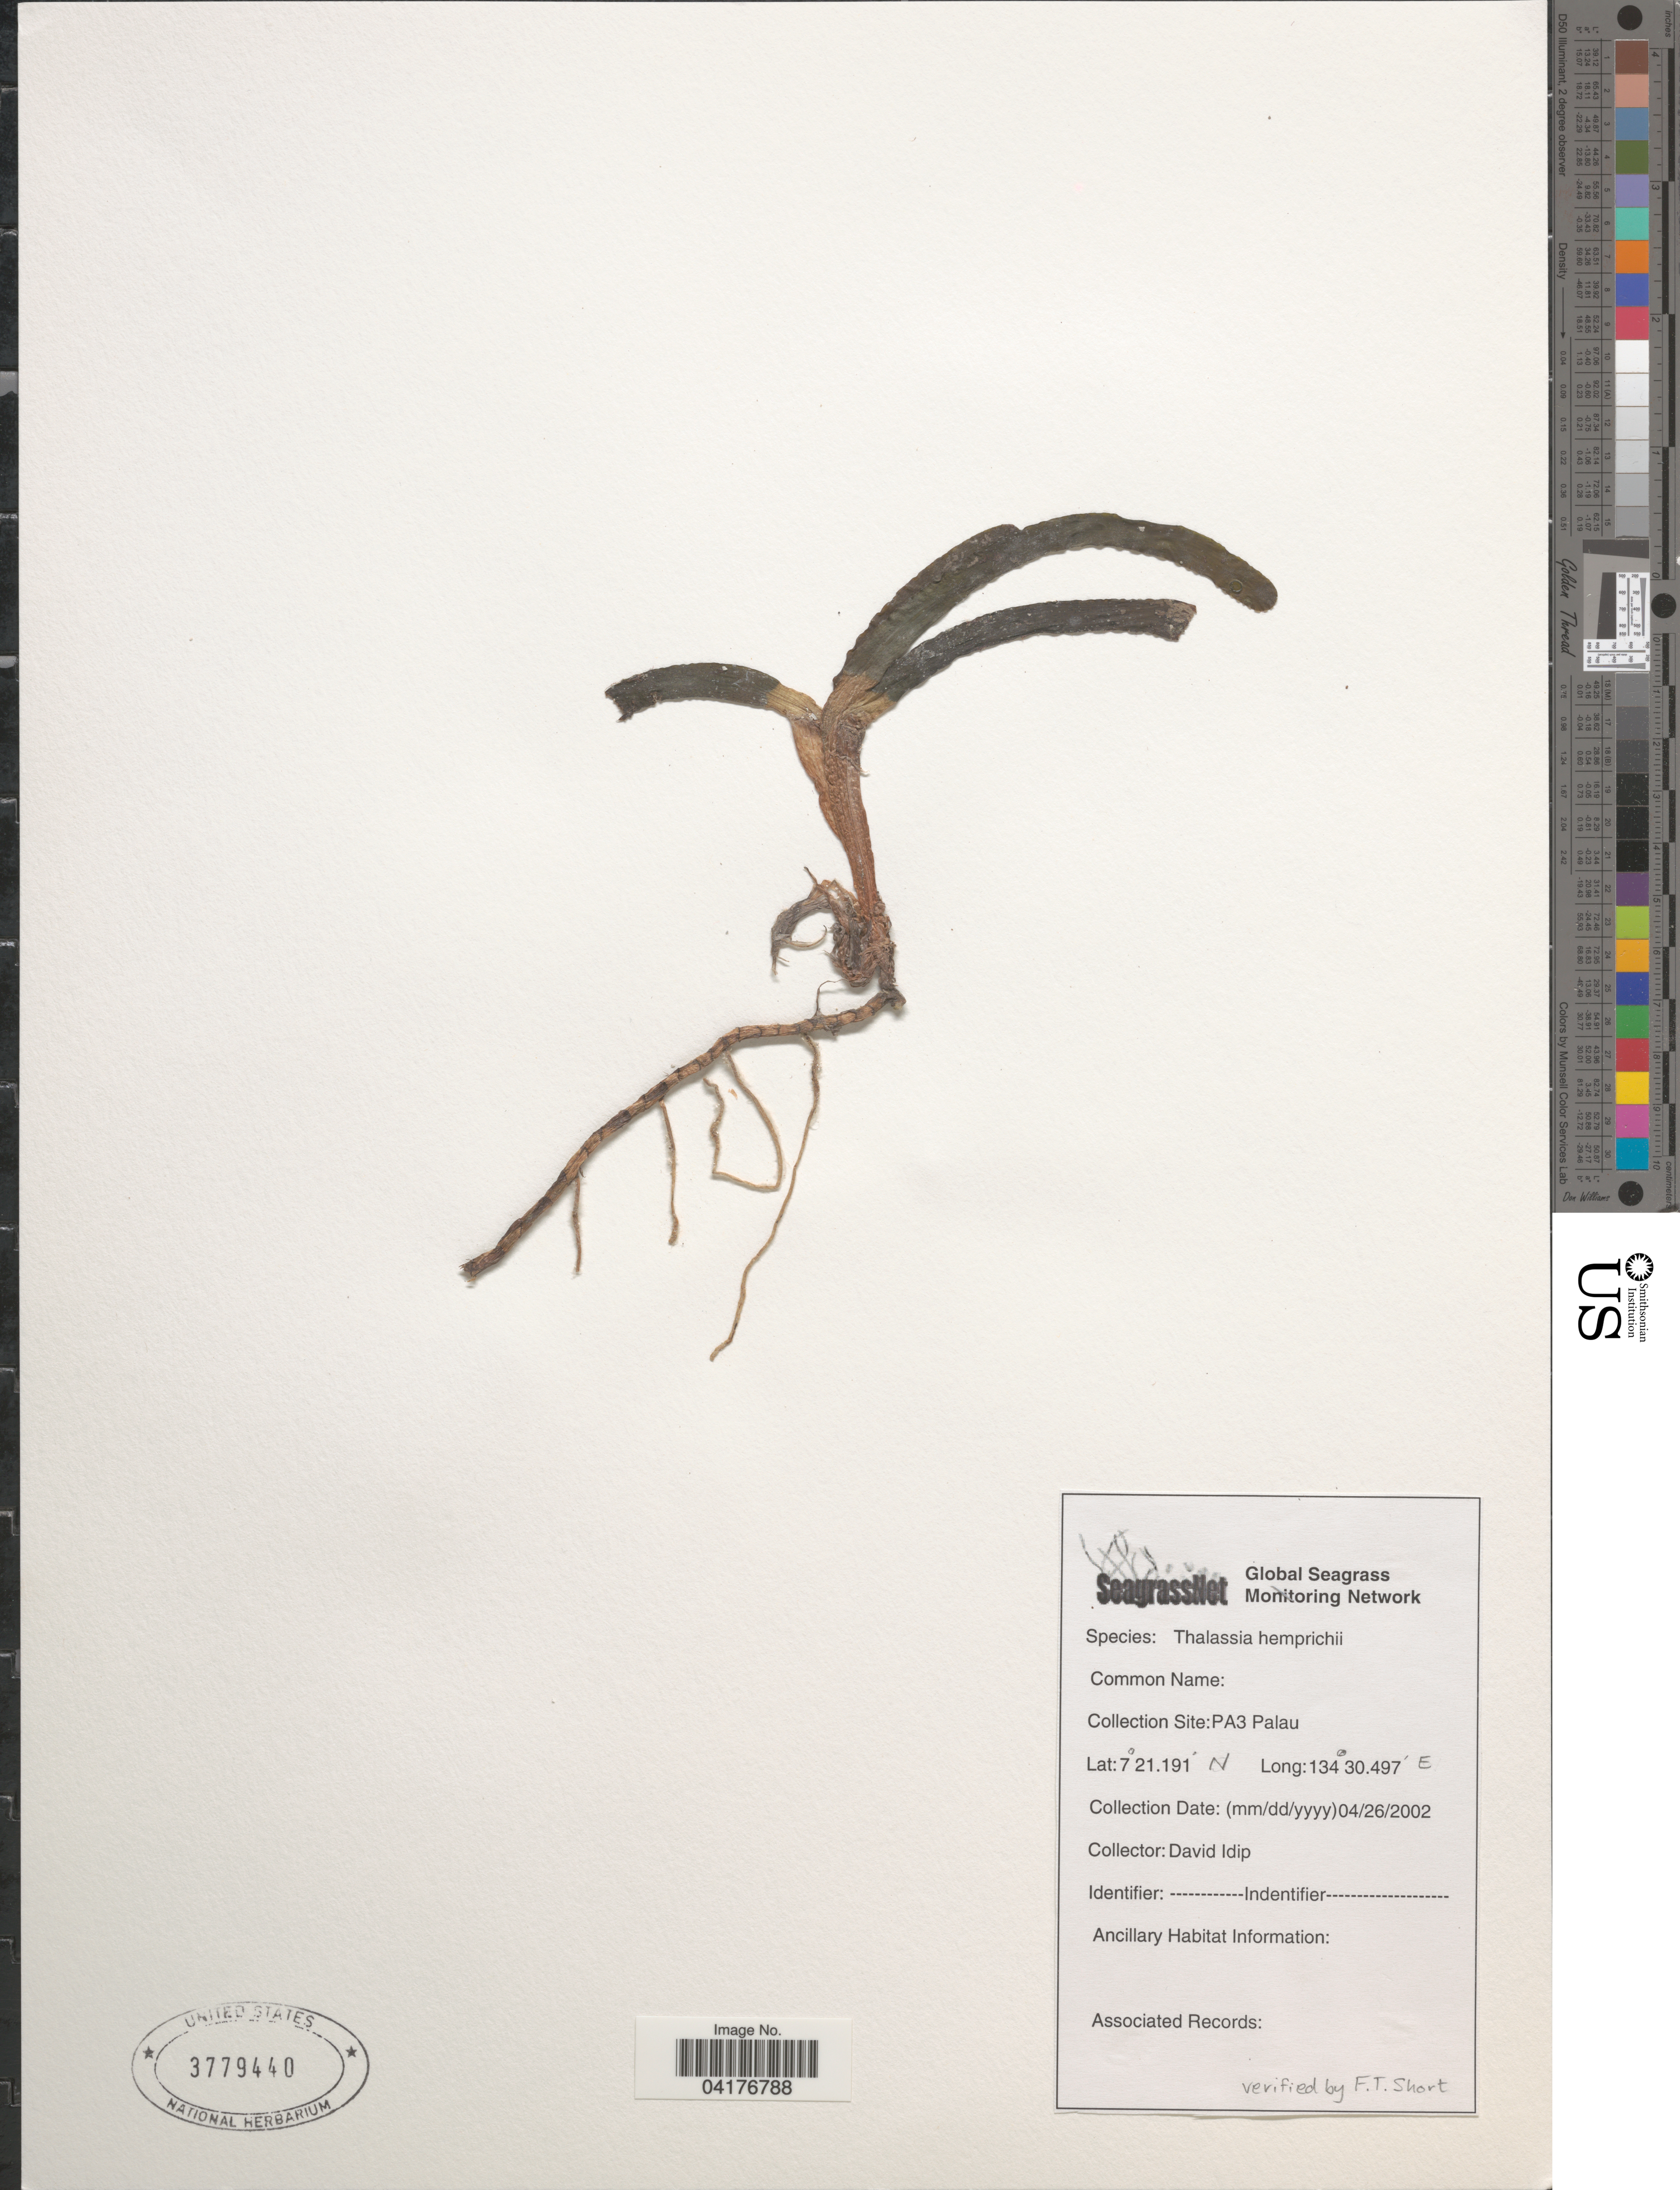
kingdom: Plantae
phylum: Tracheophyta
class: Liliopsida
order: Alismatales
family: Hydrocharitaceae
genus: Enhalus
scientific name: Enhalus acoroides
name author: (L. f.) Royle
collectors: D. Idip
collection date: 2002-04-26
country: Palau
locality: PA3 Palau.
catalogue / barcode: US 3779440